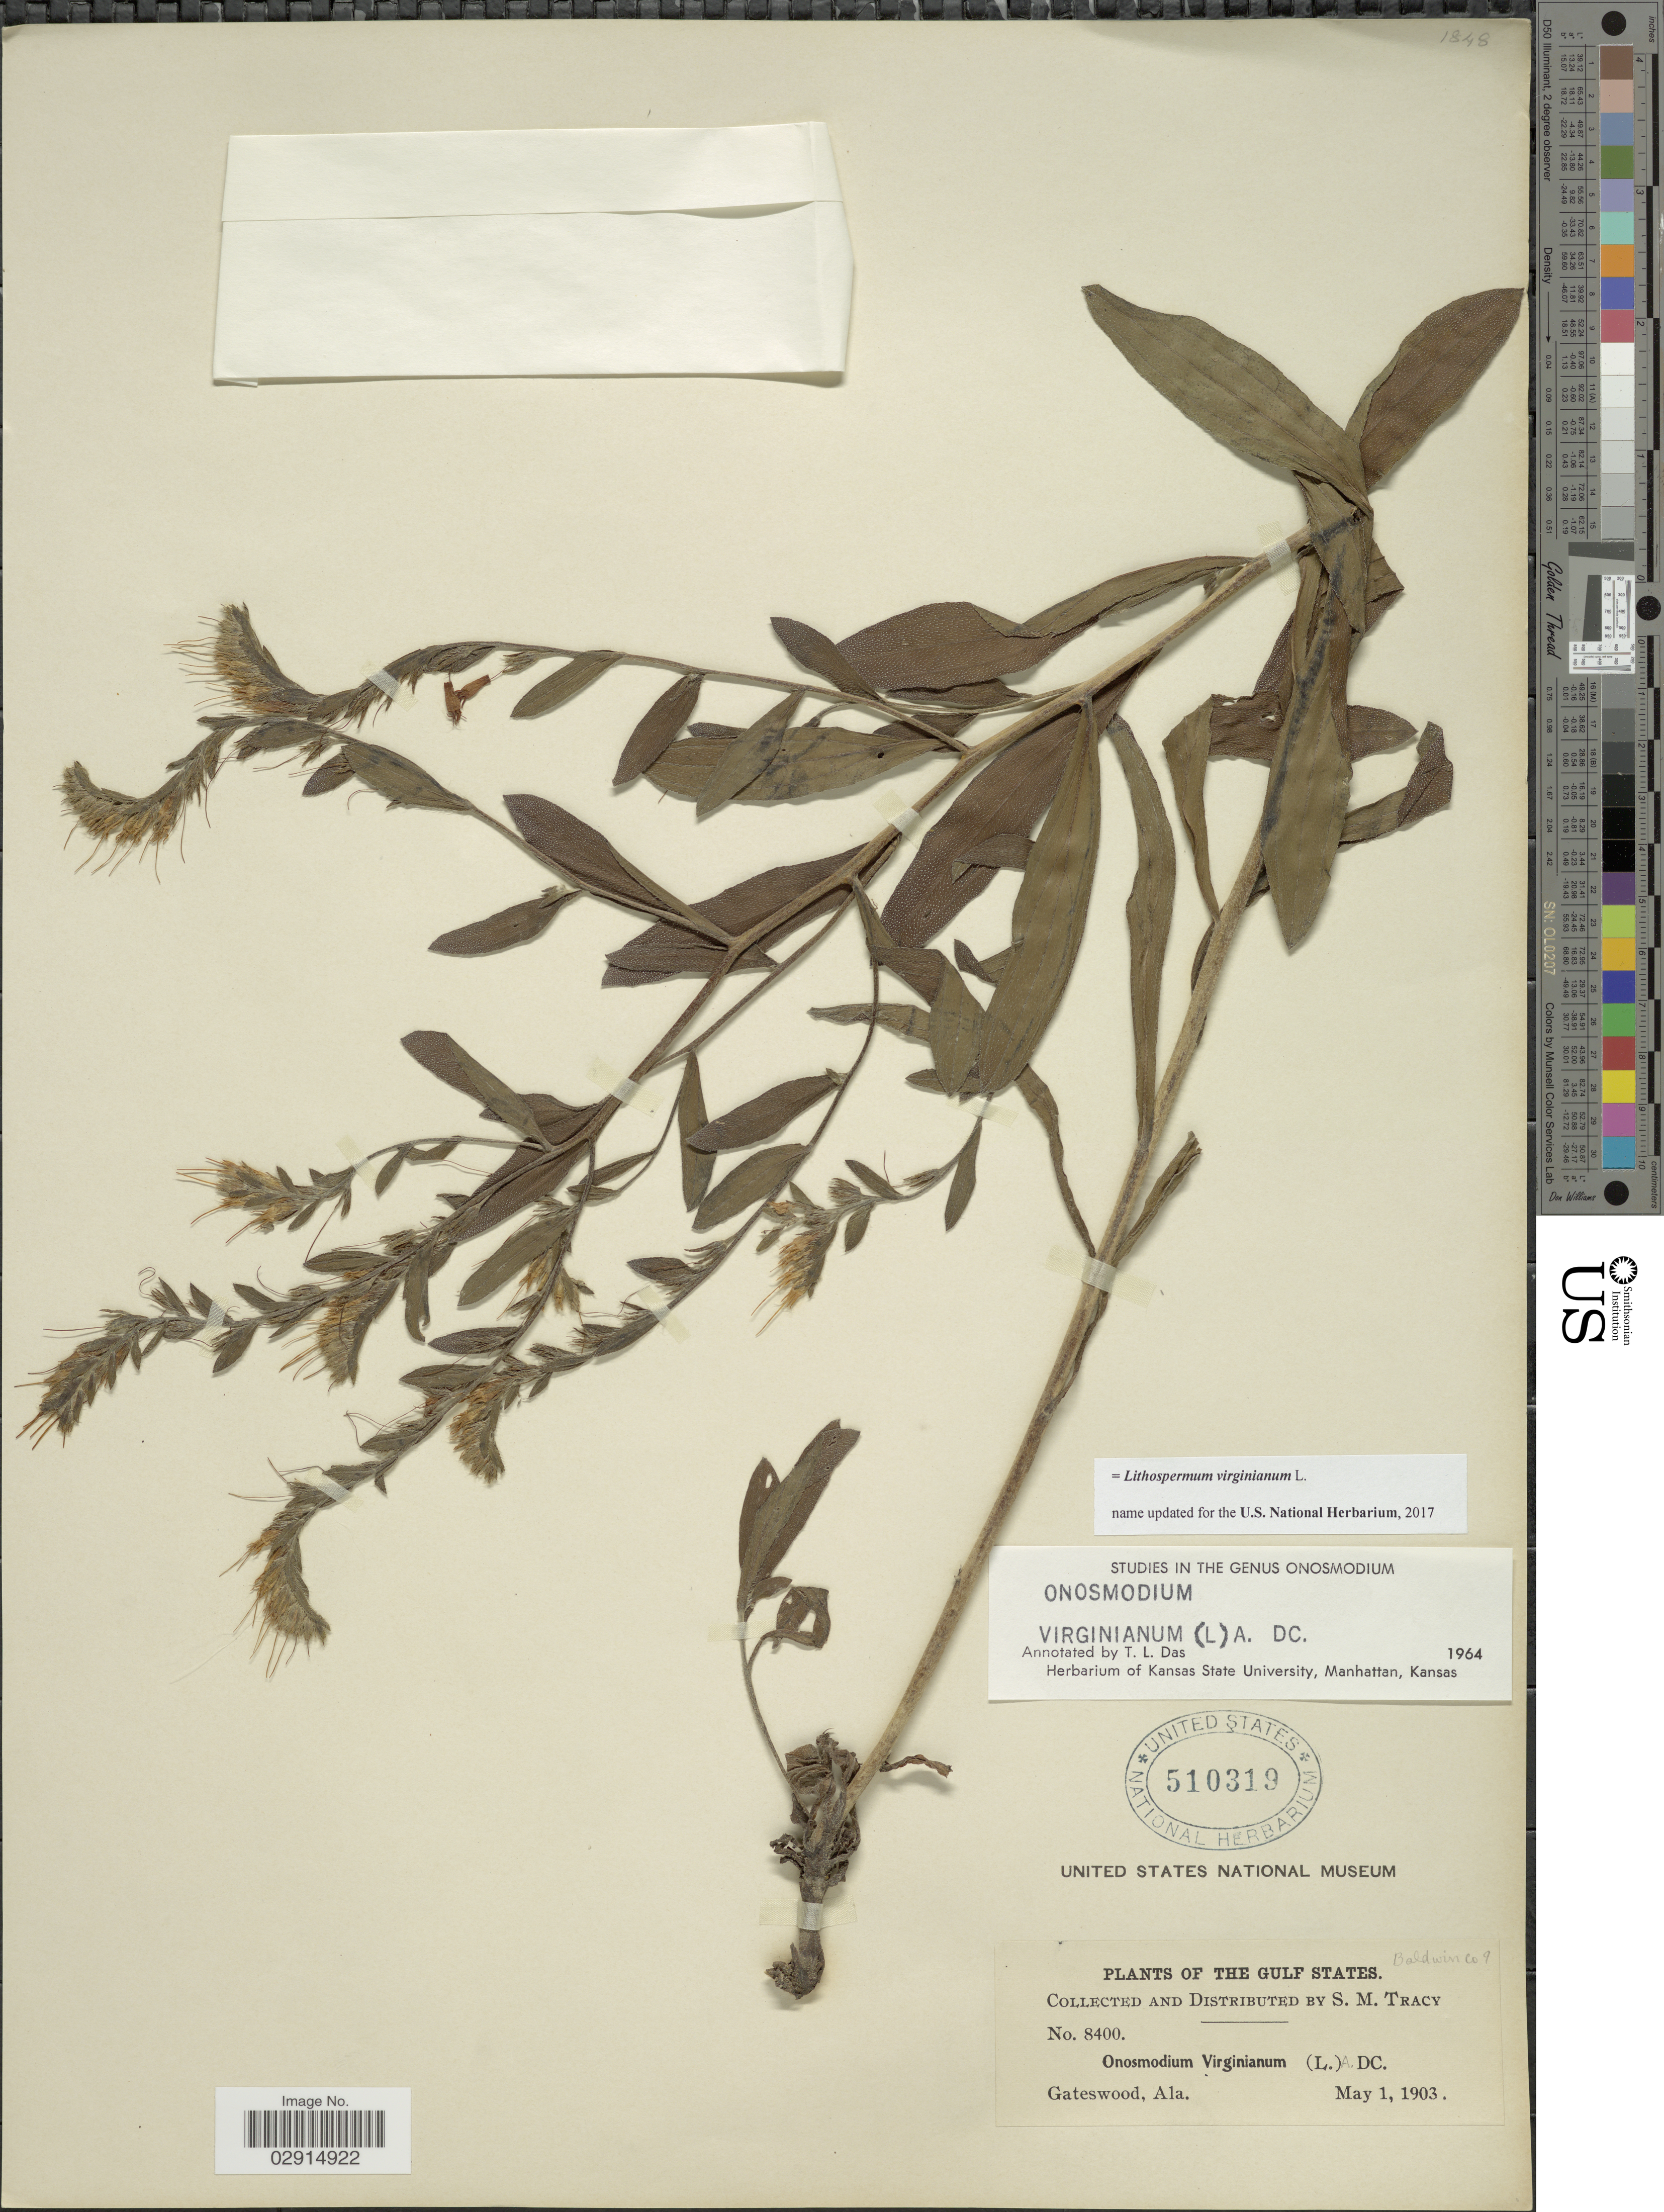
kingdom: Plantae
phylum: Tracheophyta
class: Magnoliopsida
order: Boraginales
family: Boraginaceae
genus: Lithospermum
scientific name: Lithospermum virginianum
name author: L.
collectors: S. M. Tracy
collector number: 8400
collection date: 1903-05-01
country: United States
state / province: Alabama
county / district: Baldwin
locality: Gateswood, Ala. The Gulf States. Baldwin Co.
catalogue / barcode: US 510319